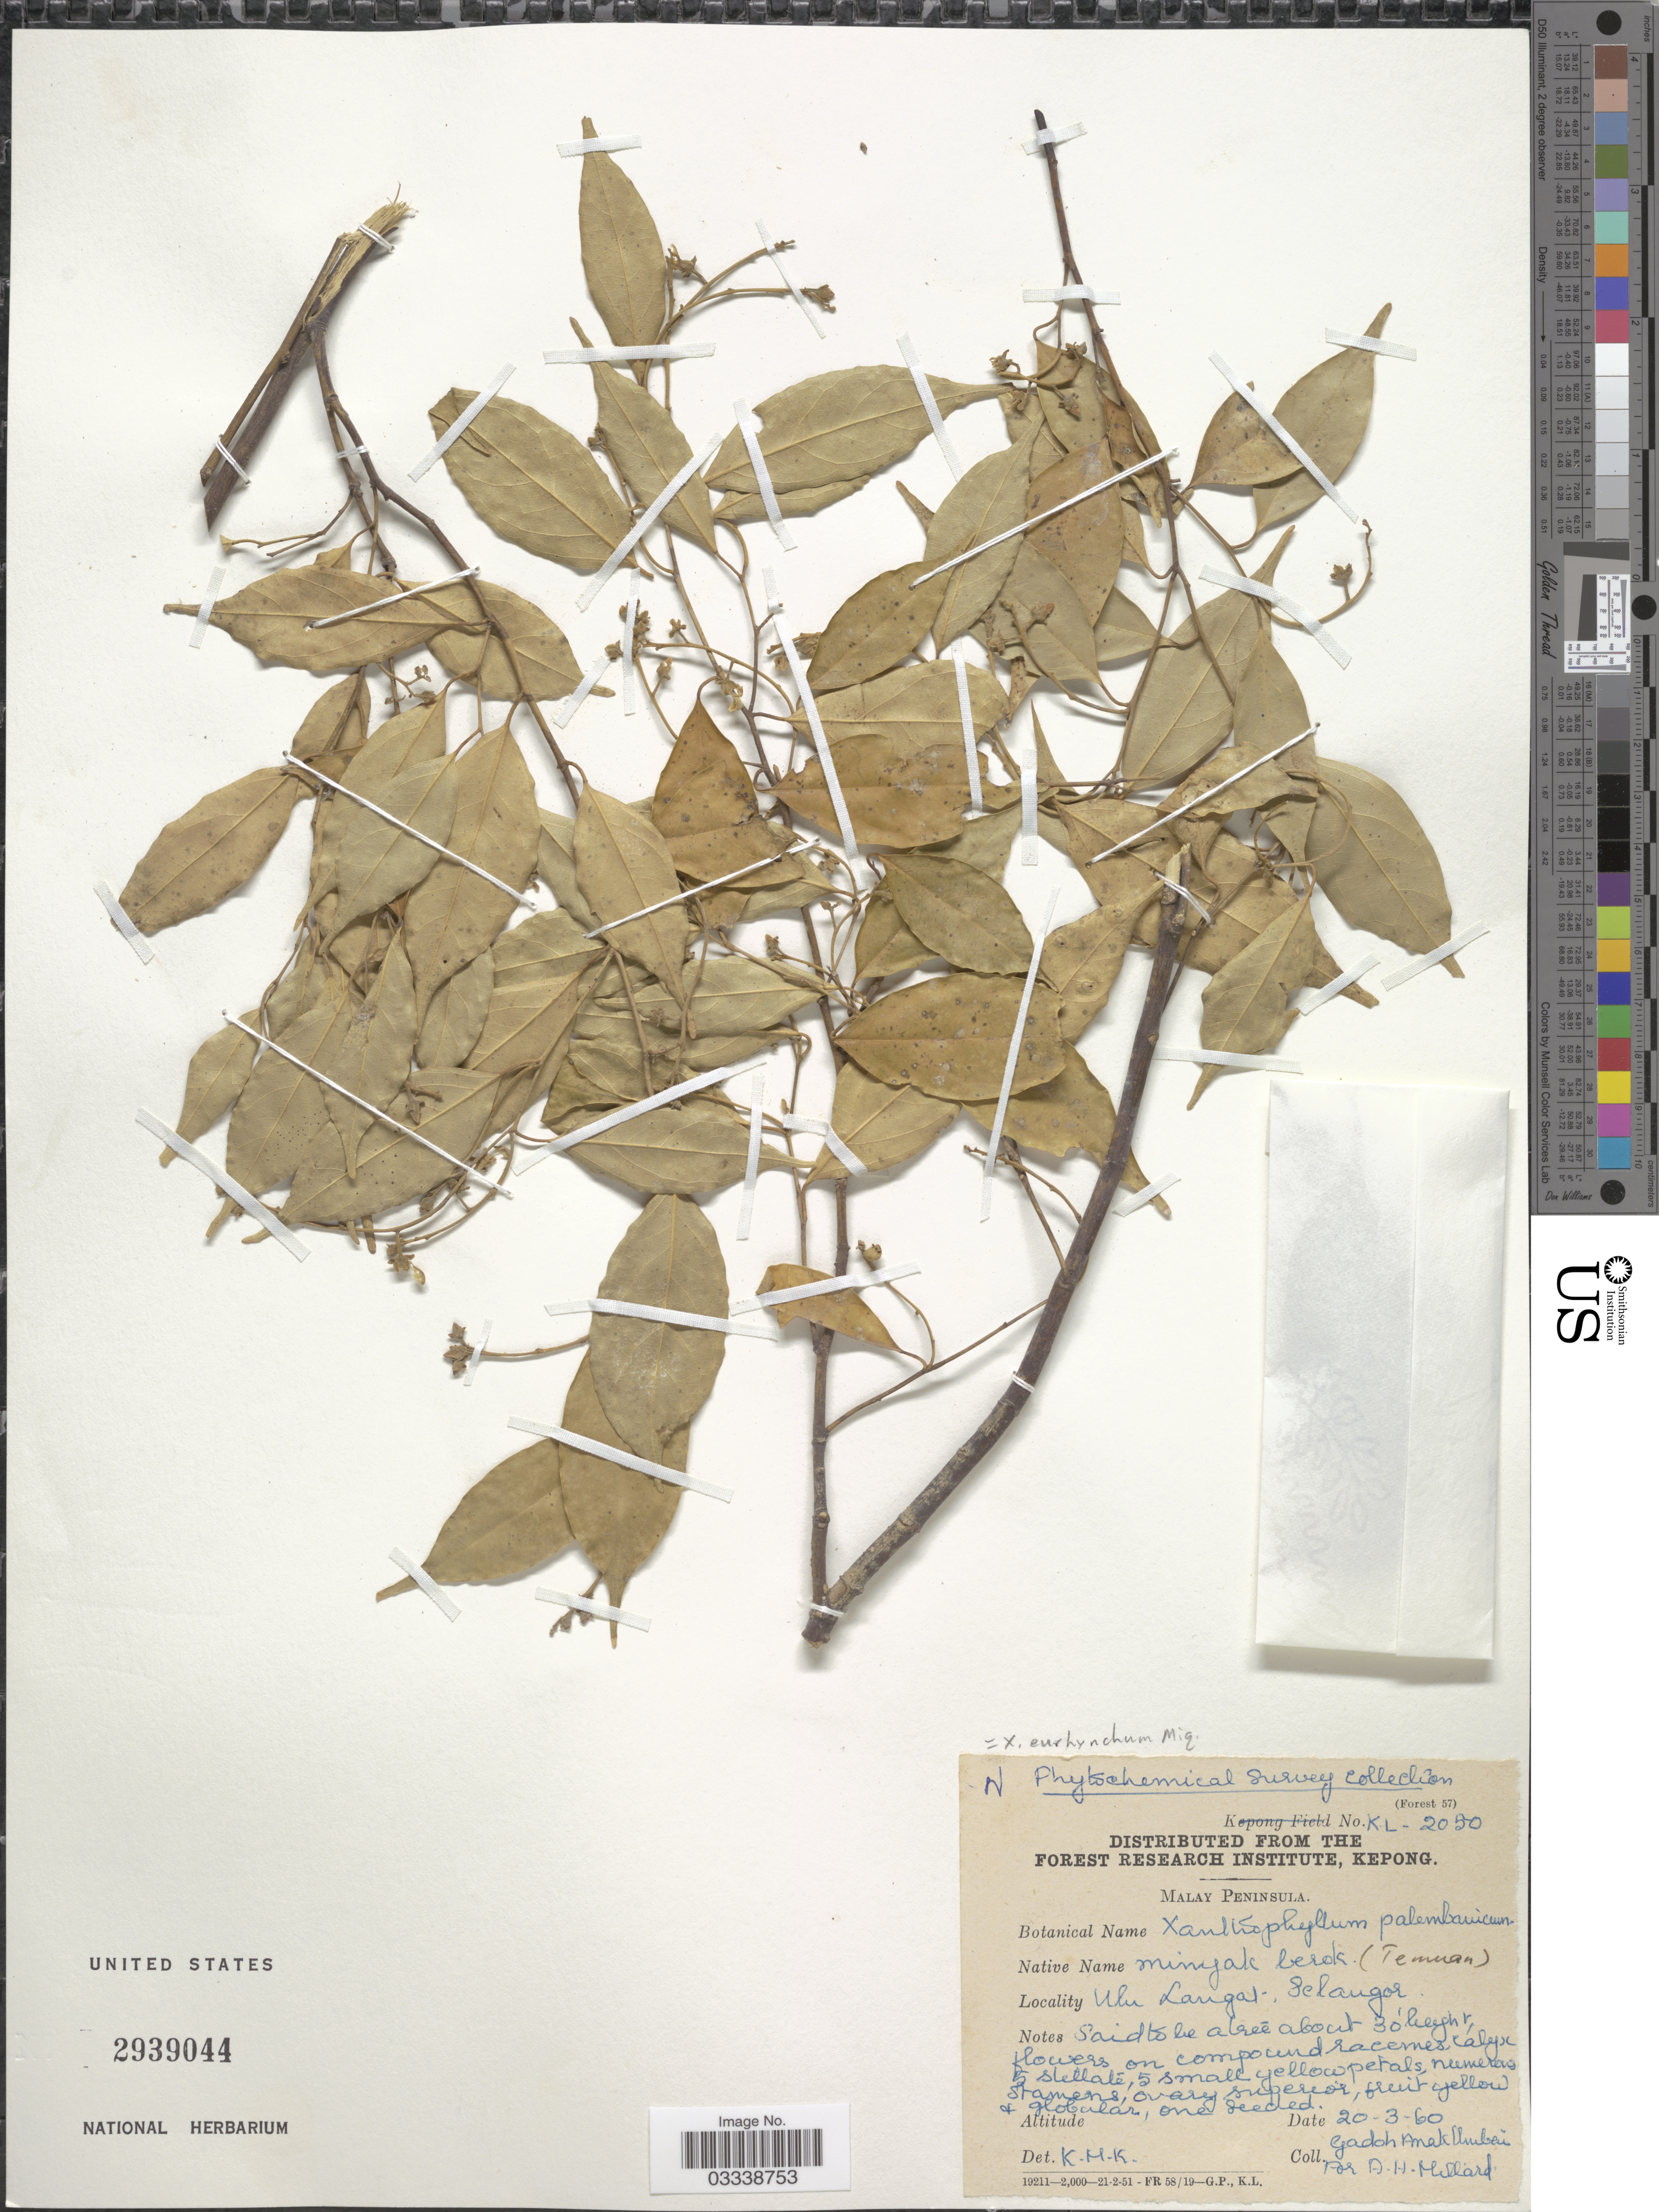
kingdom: Plantae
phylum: Tracheophyta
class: Magnoliopsida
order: Fabales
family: Polygalaceae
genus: Xanthophyllum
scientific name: Xanthophyllum eurhynchum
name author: Miq.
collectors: A. Millard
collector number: KL - 2050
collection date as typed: Transcribed d/m/y: 20/3/60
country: Malaysia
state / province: Selangor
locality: Malay Peninsula. Hulu Langat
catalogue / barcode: US 2939044